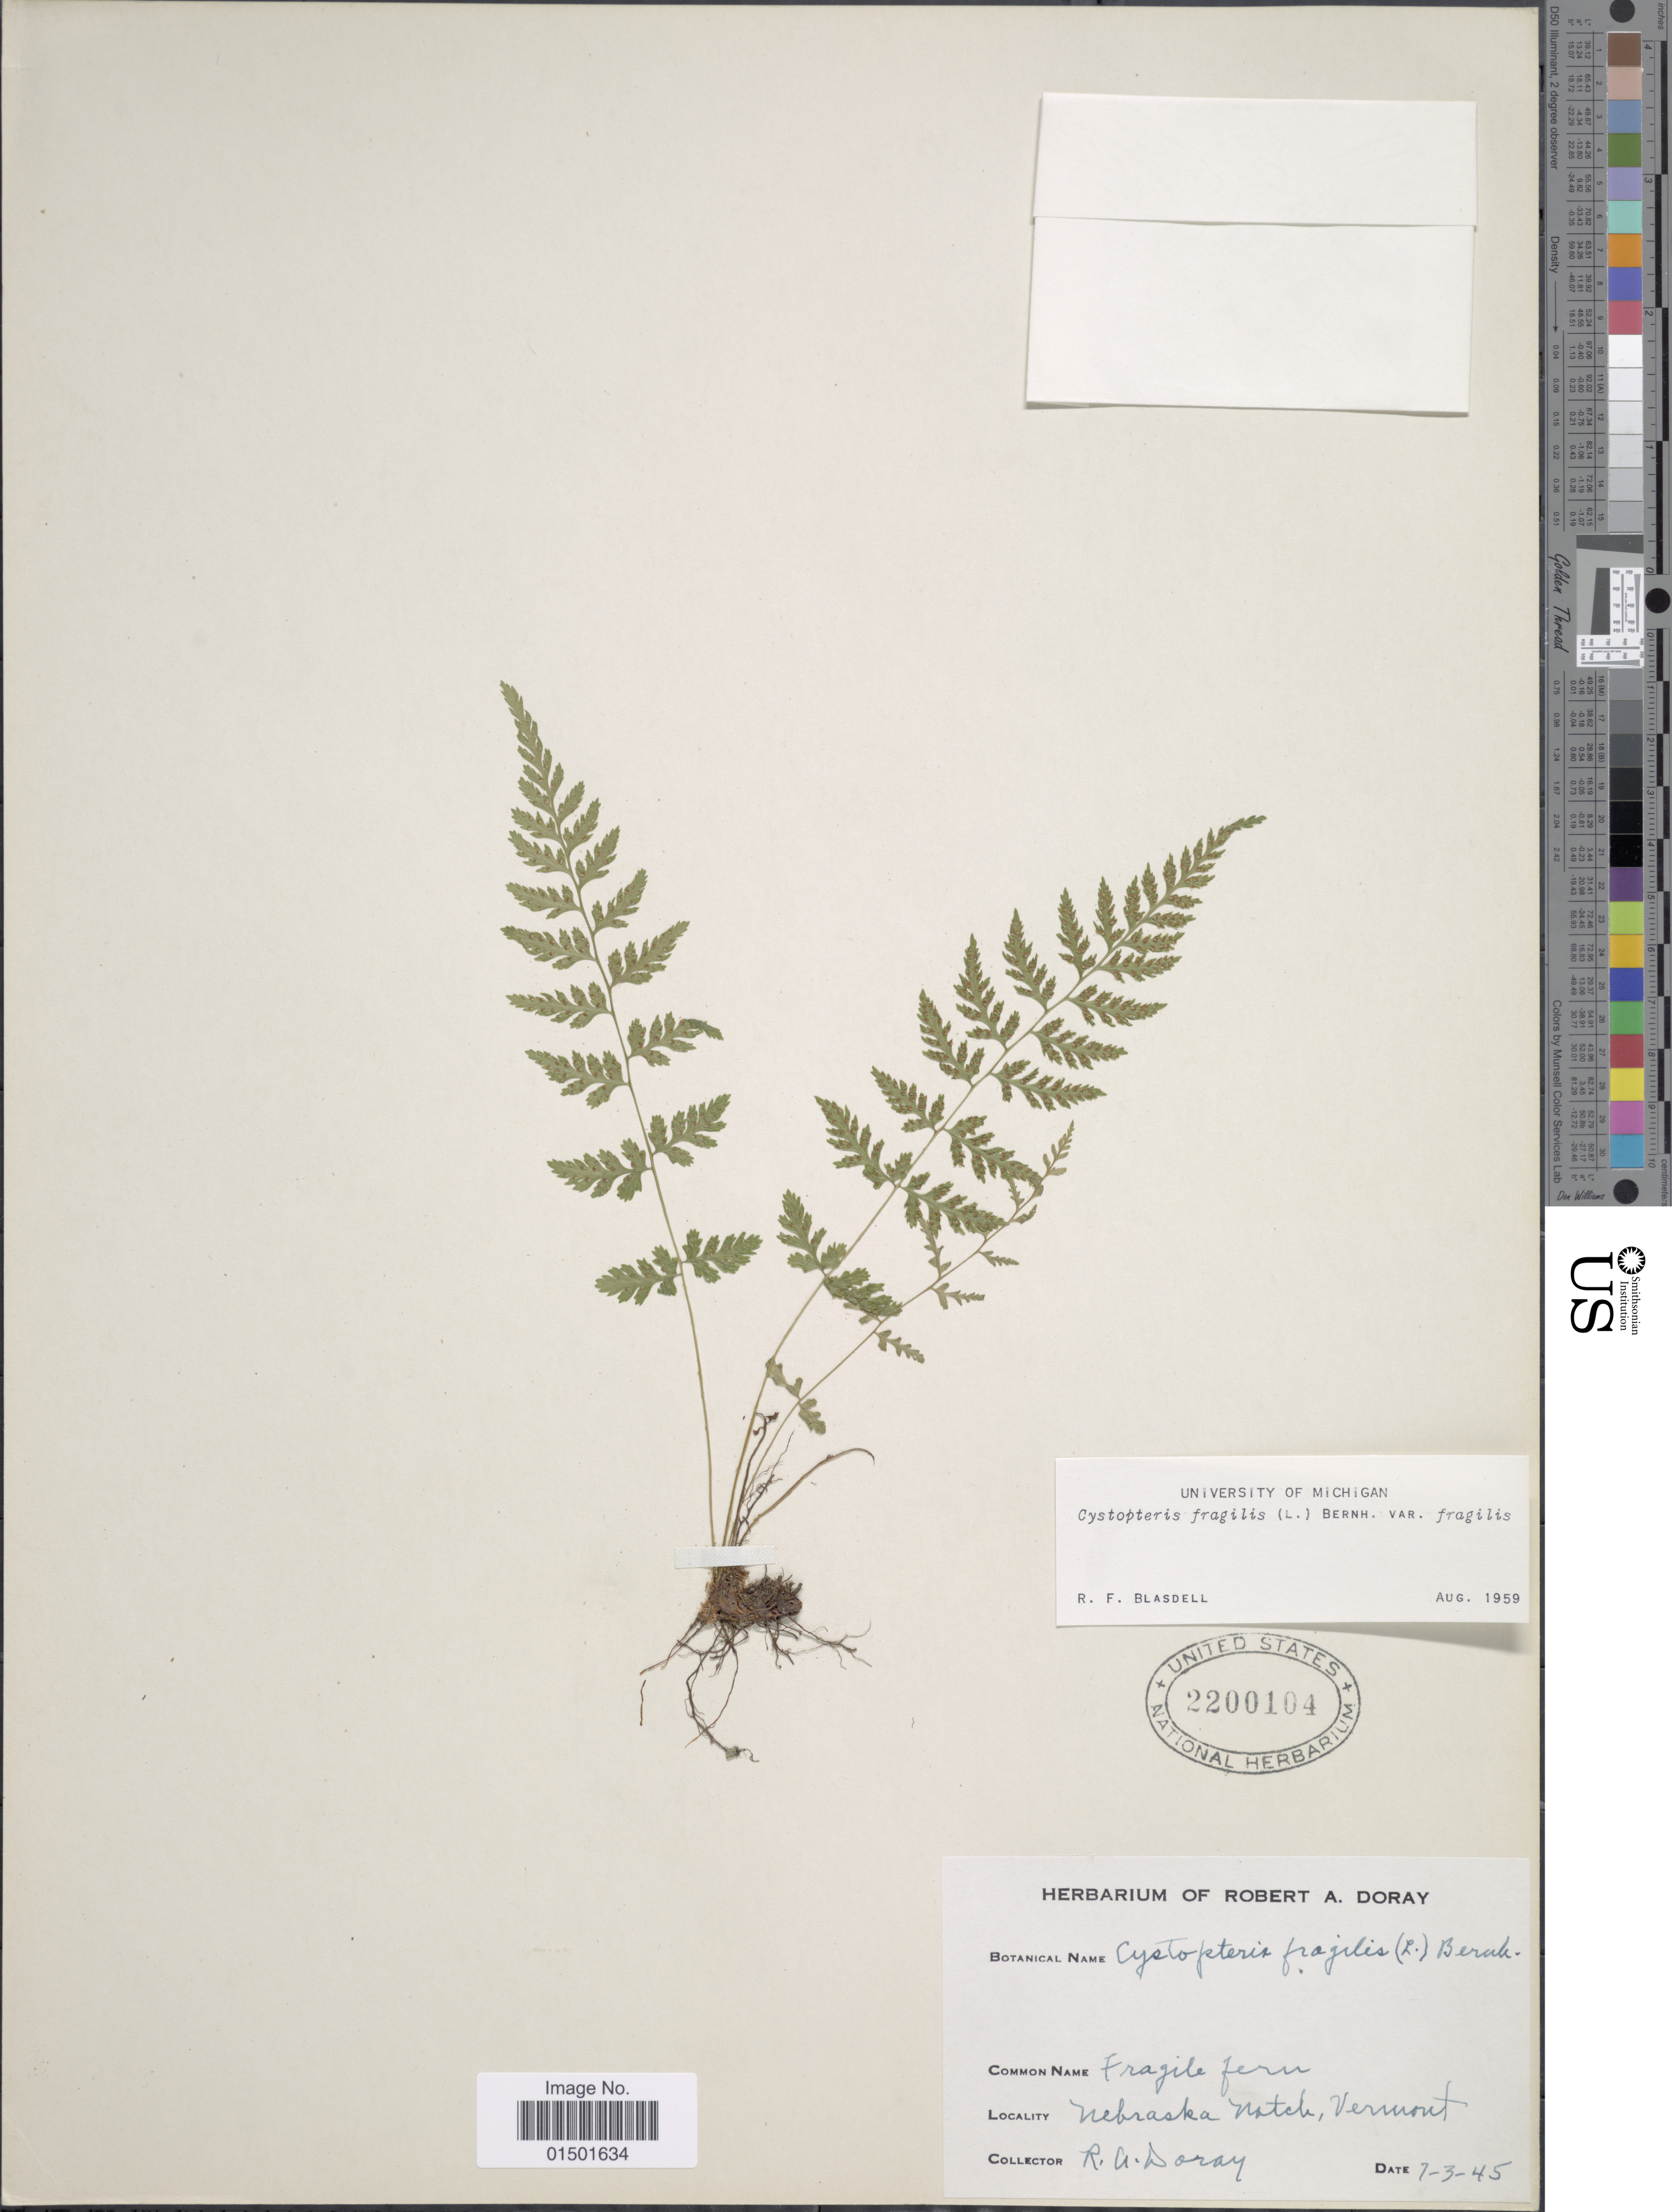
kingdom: Plantae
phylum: Tracheophyta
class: Polypodiopsida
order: Polypodiales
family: Cystopteridaceae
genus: Cystopteris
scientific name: Cystopteris fragilis var. fragilis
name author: (L.) Bernh.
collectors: R. Doray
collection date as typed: Transcribed d/m/y: 3/7/45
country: United States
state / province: Vermont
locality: Nebraska Notch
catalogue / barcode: US 2200104